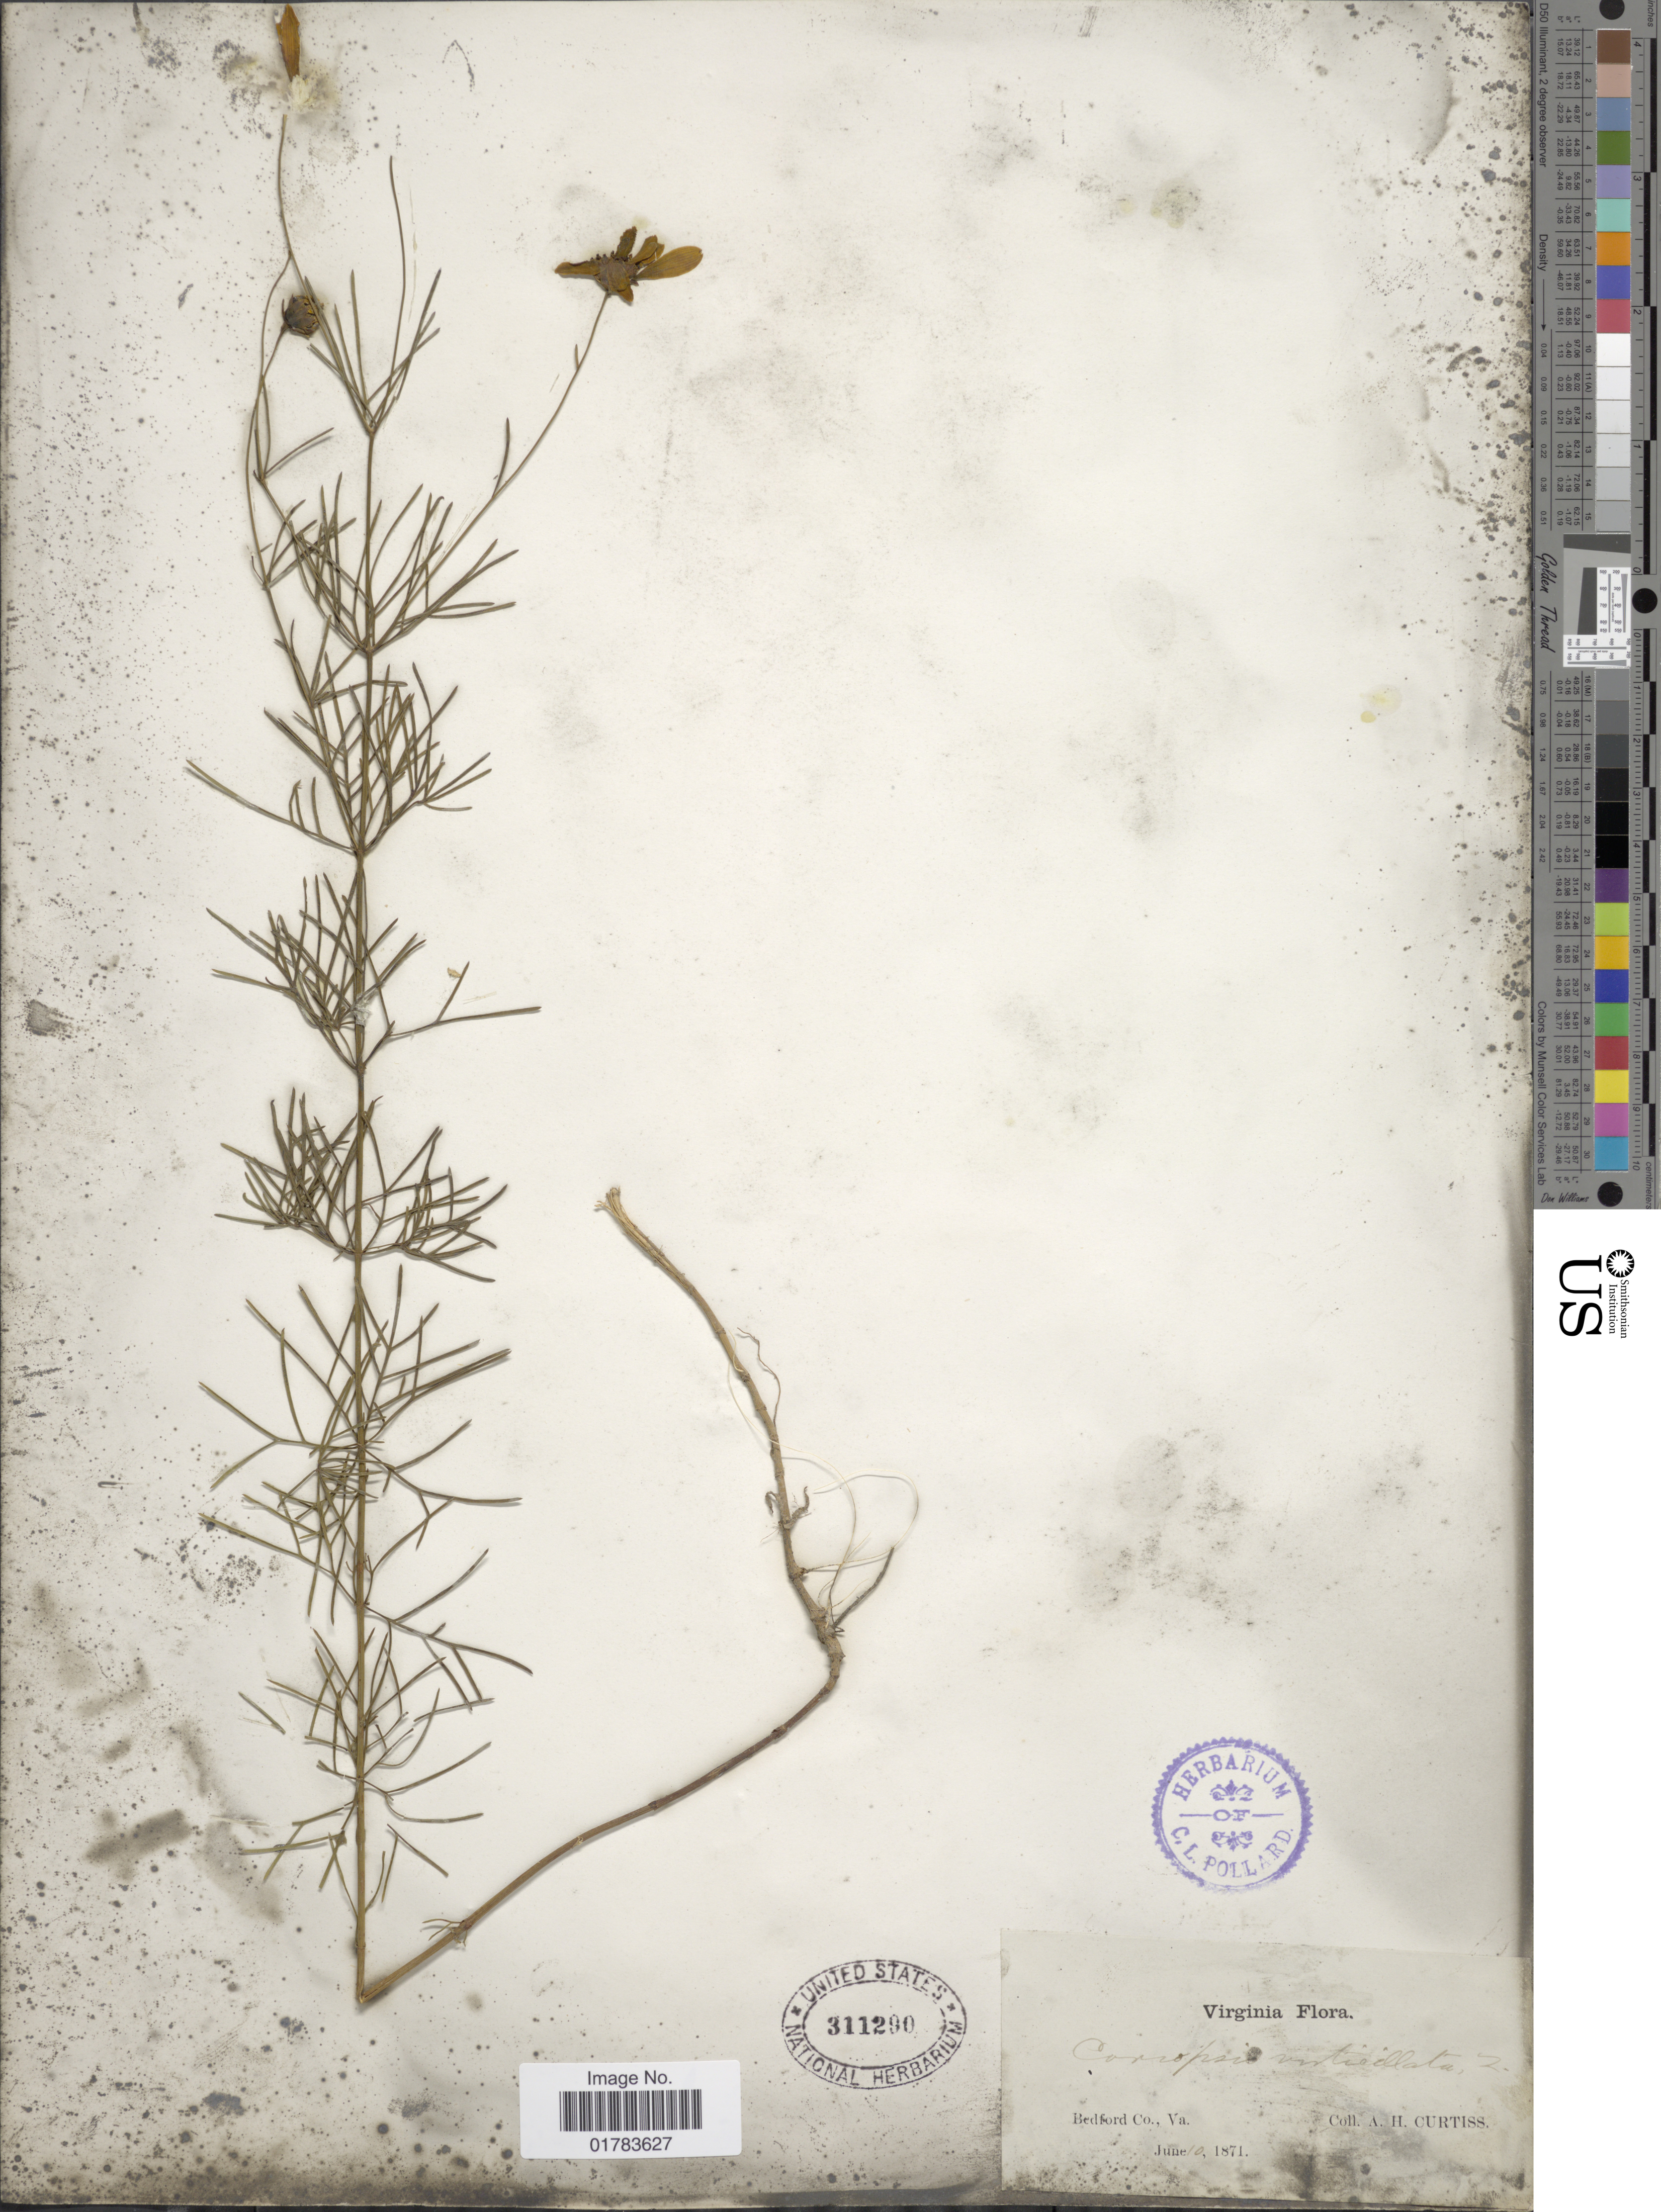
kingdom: Plantae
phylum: Tracheophyta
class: Magnoliopsida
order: Asterales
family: Asteraceae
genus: Coreopsis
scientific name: Coreopsis verticillata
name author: L.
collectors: A. H. Curtiss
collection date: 1871-06-10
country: United States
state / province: Virginia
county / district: Bedford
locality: Bedford Co.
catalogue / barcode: US 311290